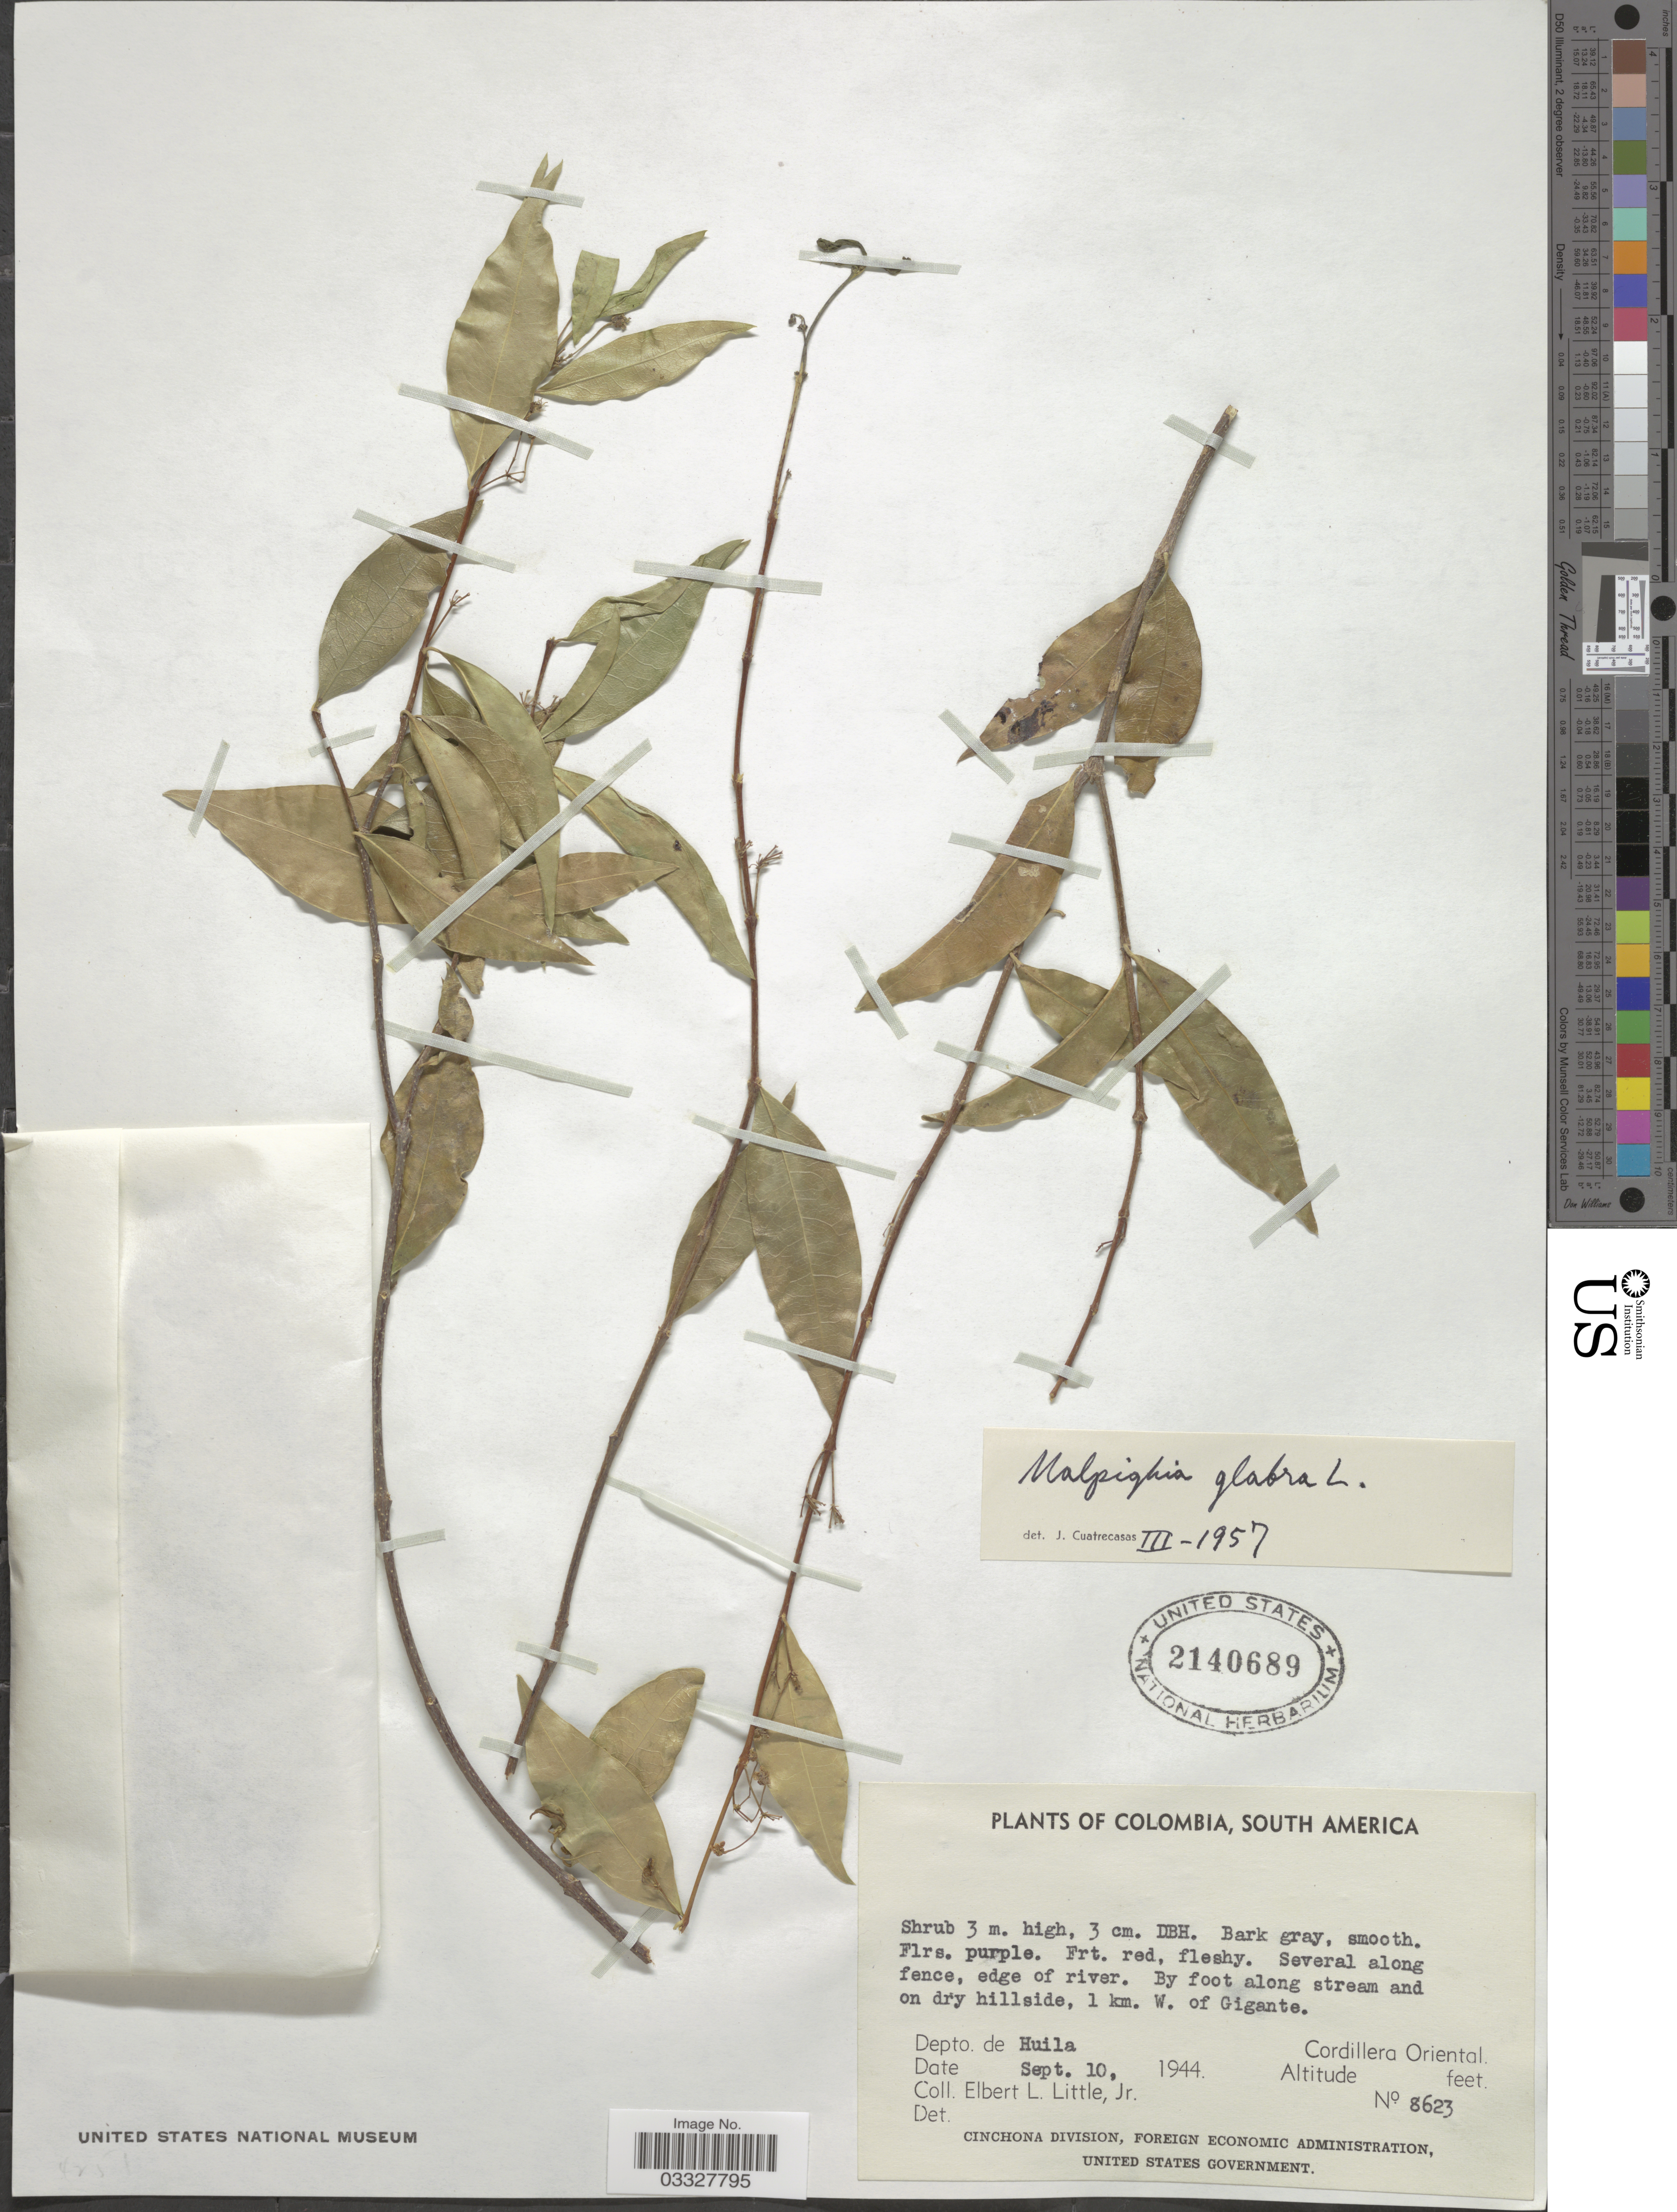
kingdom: Plantae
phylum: Tracheophyta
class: Magnoliopsida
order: Malpighiales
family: Malpighiaceae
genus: Malpighia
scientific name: Malpighia glabra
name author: L.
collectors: E. L. Little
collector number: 8623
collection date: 1944-09-10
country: Colombia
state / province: Huila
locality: By foot along stream and on dry hillside, 1 km. W. of Gigante. Depto. de Huila, Cordillera Oriental.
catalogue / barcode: US 2140689